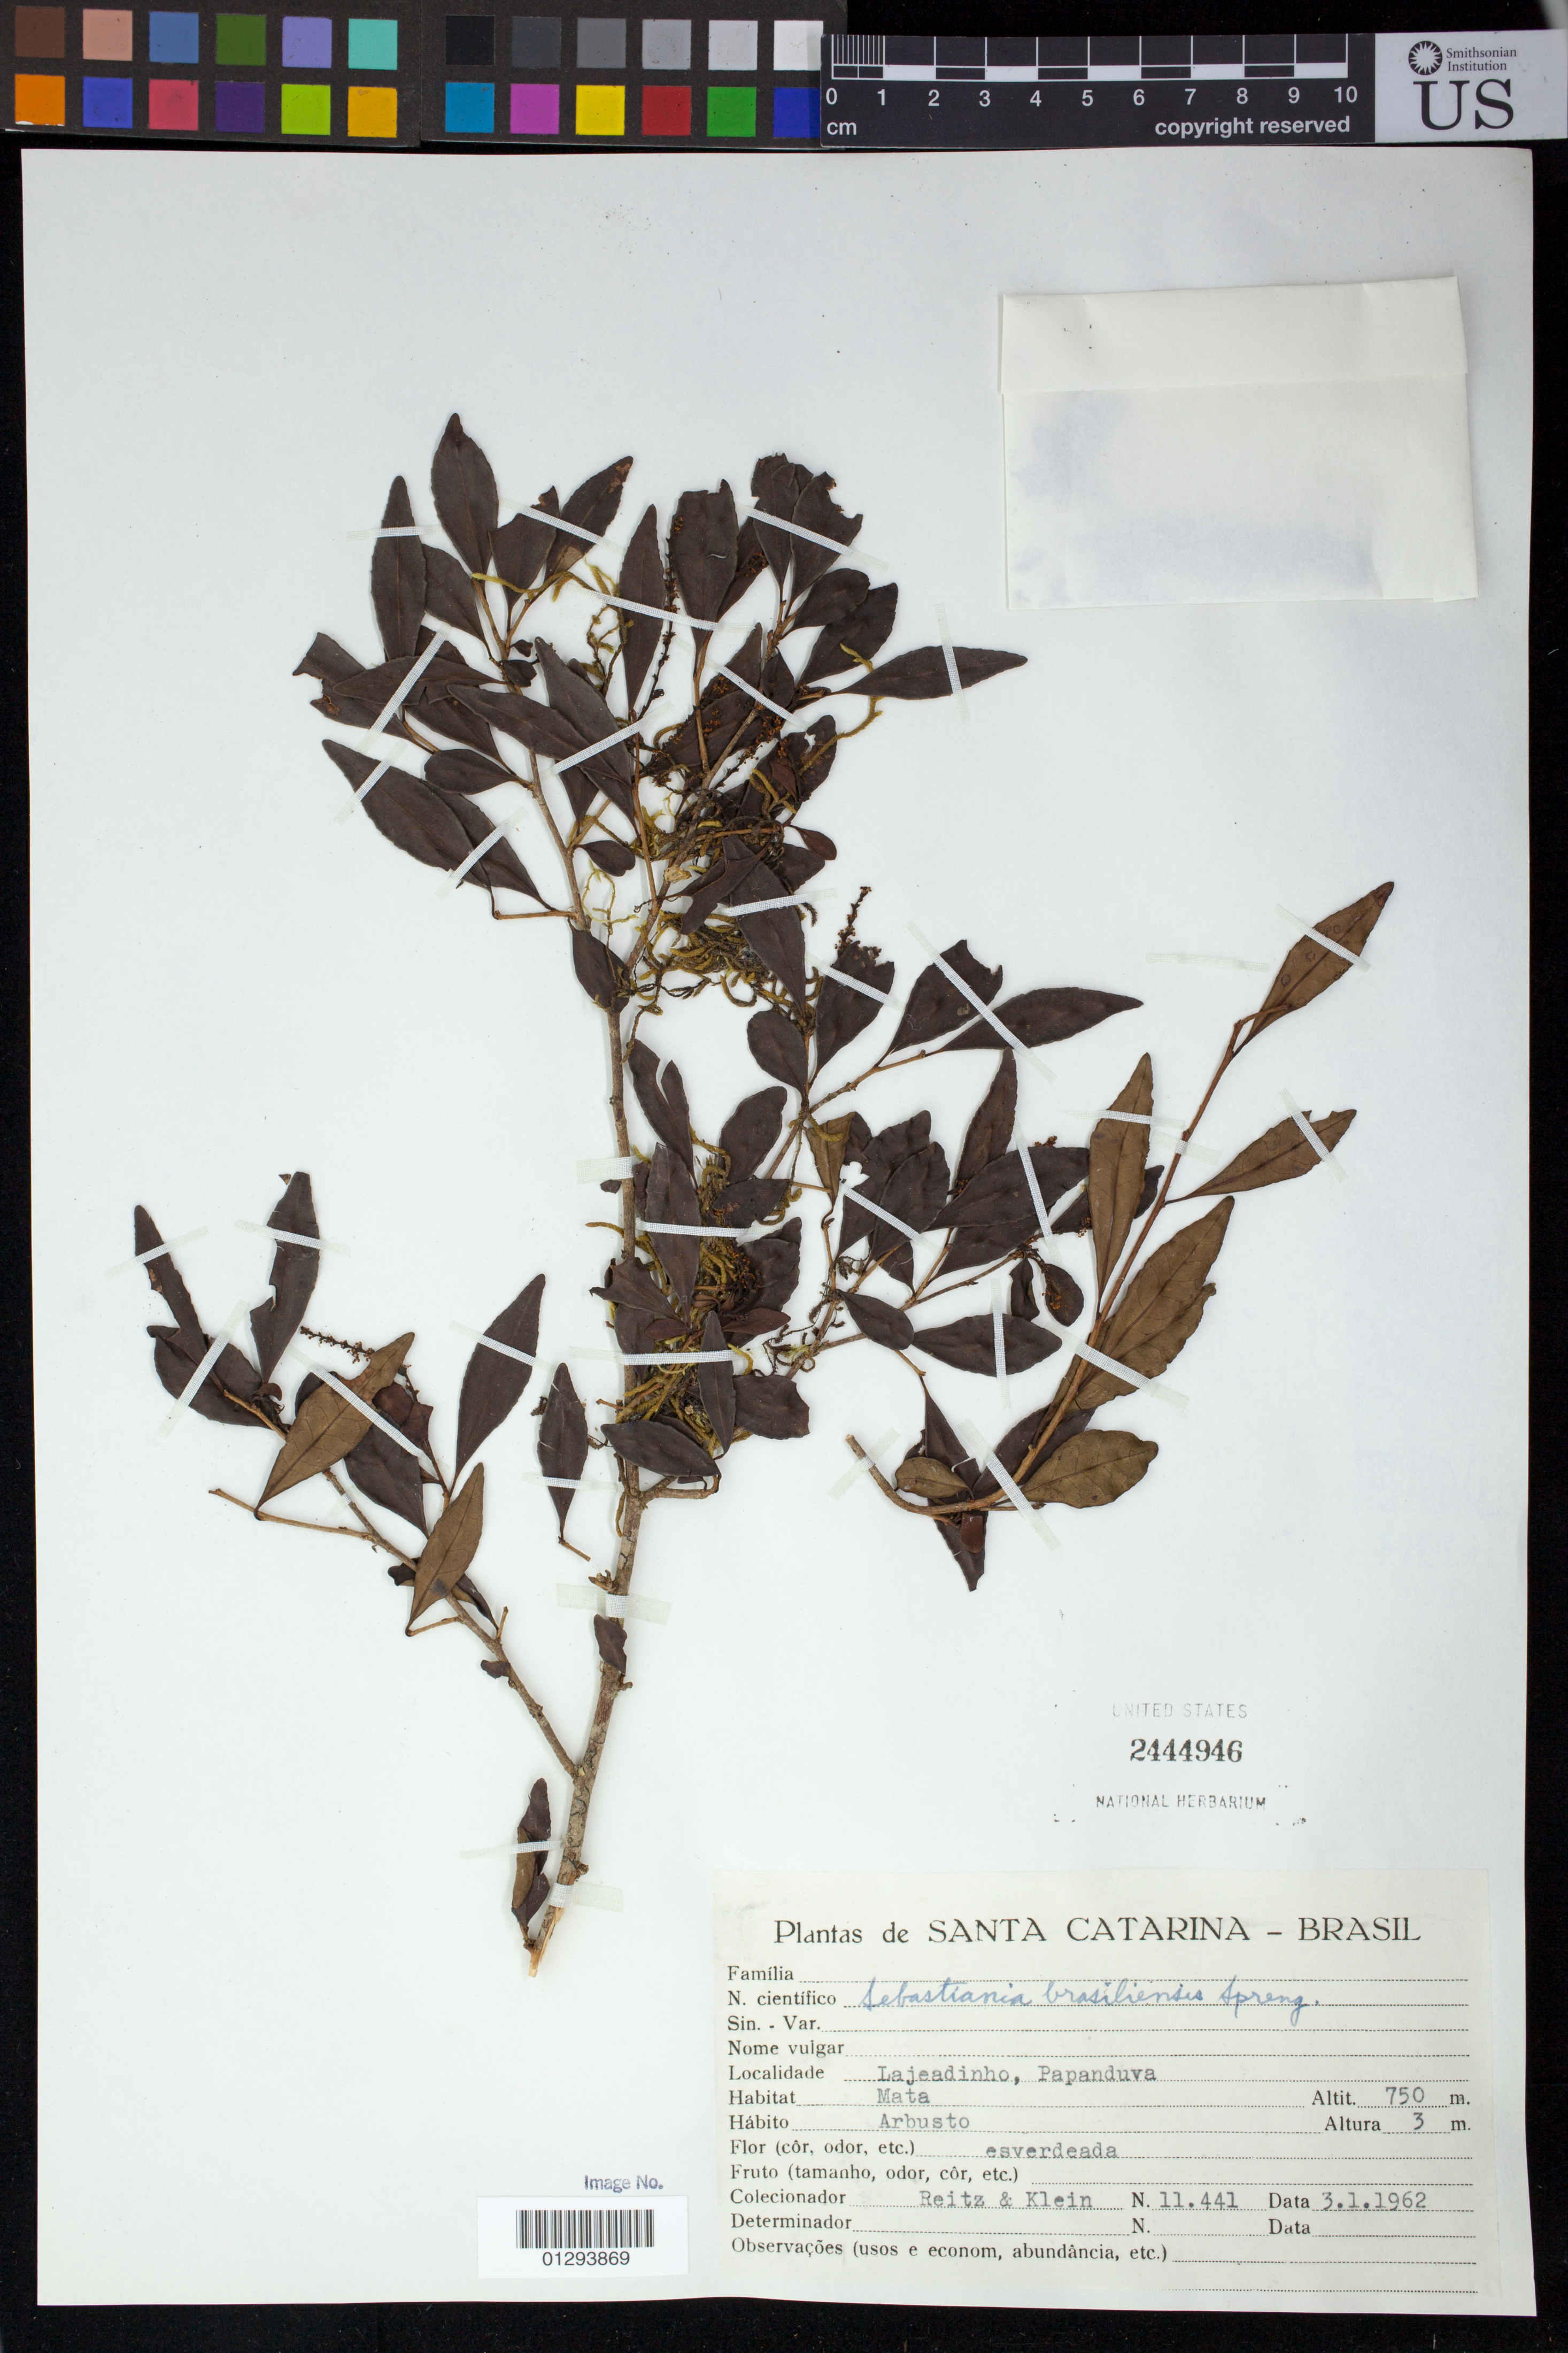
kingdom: Plantae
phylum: Tracheophyta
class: Magnoliopsida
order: Malpighiales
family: Euphorbiaceae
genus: Sebastiania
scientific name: Sebastiania brasiliensis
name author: Spreng.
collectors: R. Reitz & Klein, --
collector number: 11441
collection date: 1962-01-03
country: Brazil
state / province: Santa Catarina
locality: Lajeadinho, Papanduva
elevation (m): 750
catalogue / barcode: US 2444946